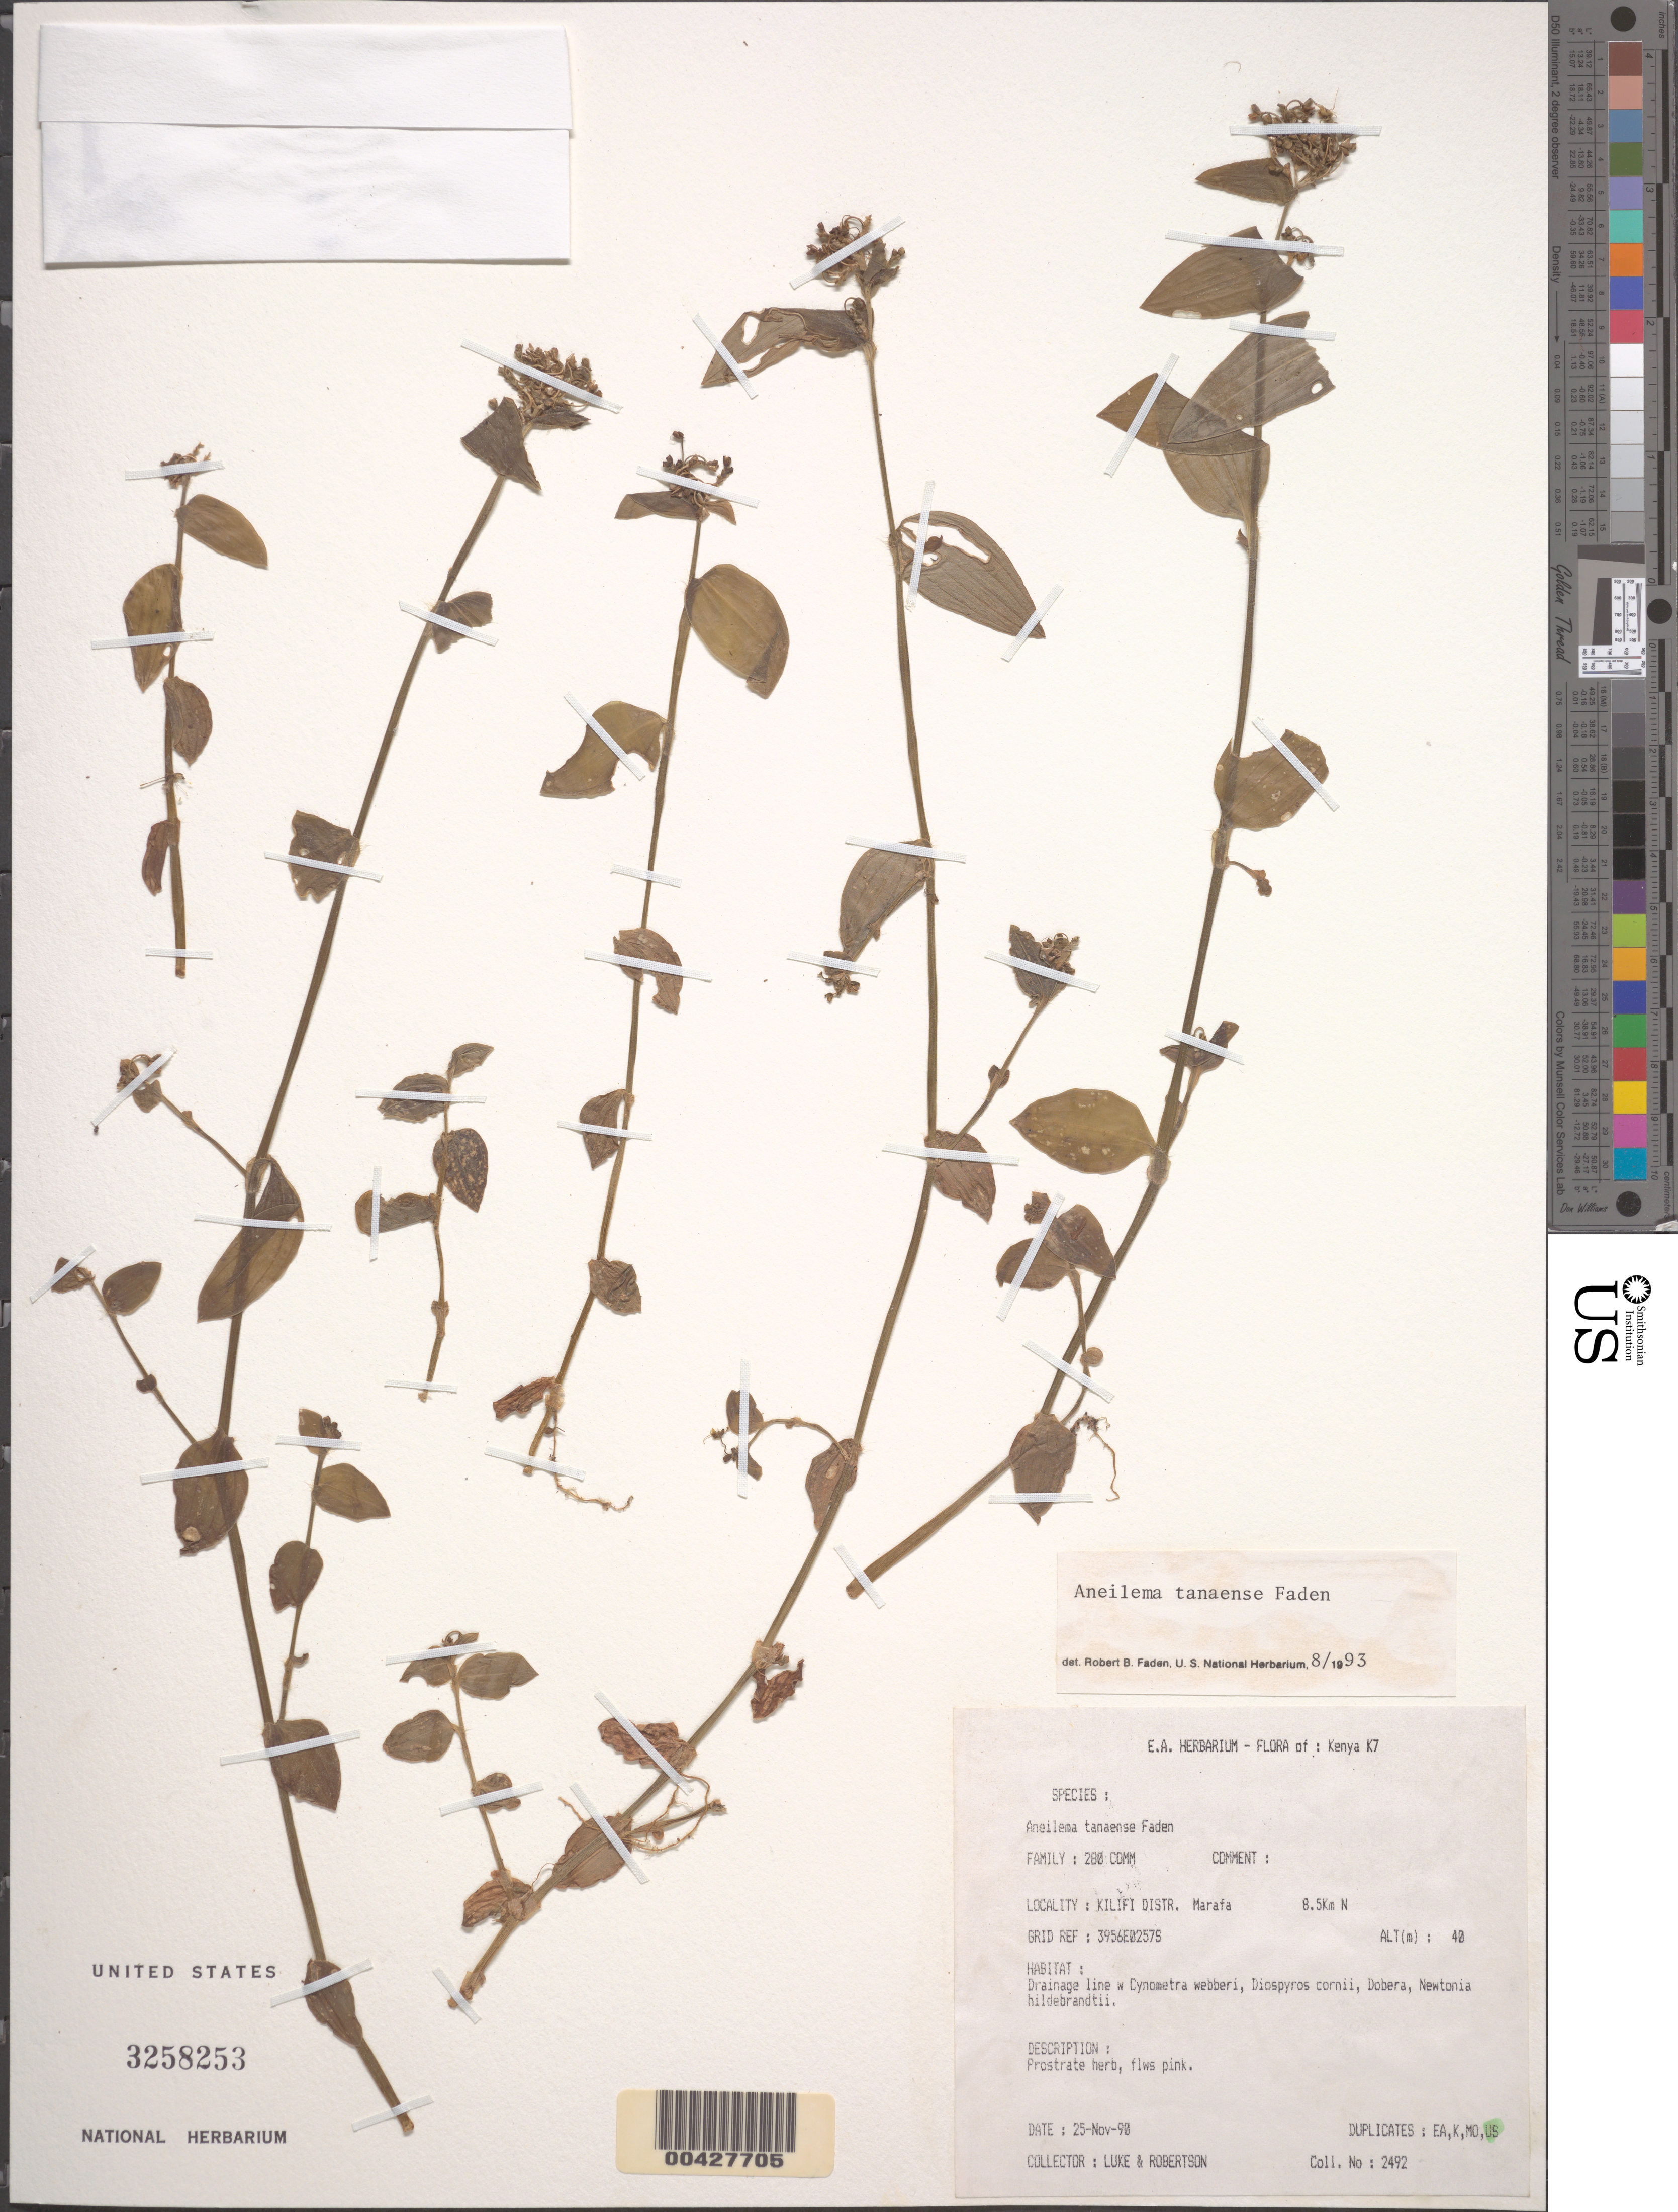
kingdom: Plantae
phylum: Tracheophyta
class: Liliopsida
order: Commelinales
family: Commelinaceae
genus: Aneilema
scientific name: Aneilema tanaense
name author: Faden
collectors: M. Luke & A. Robertson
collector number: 2492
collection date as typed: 25 Nov 1990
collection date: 1990-11-25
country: Kenya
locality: Kilifi, marafa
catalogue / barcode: US 3258553